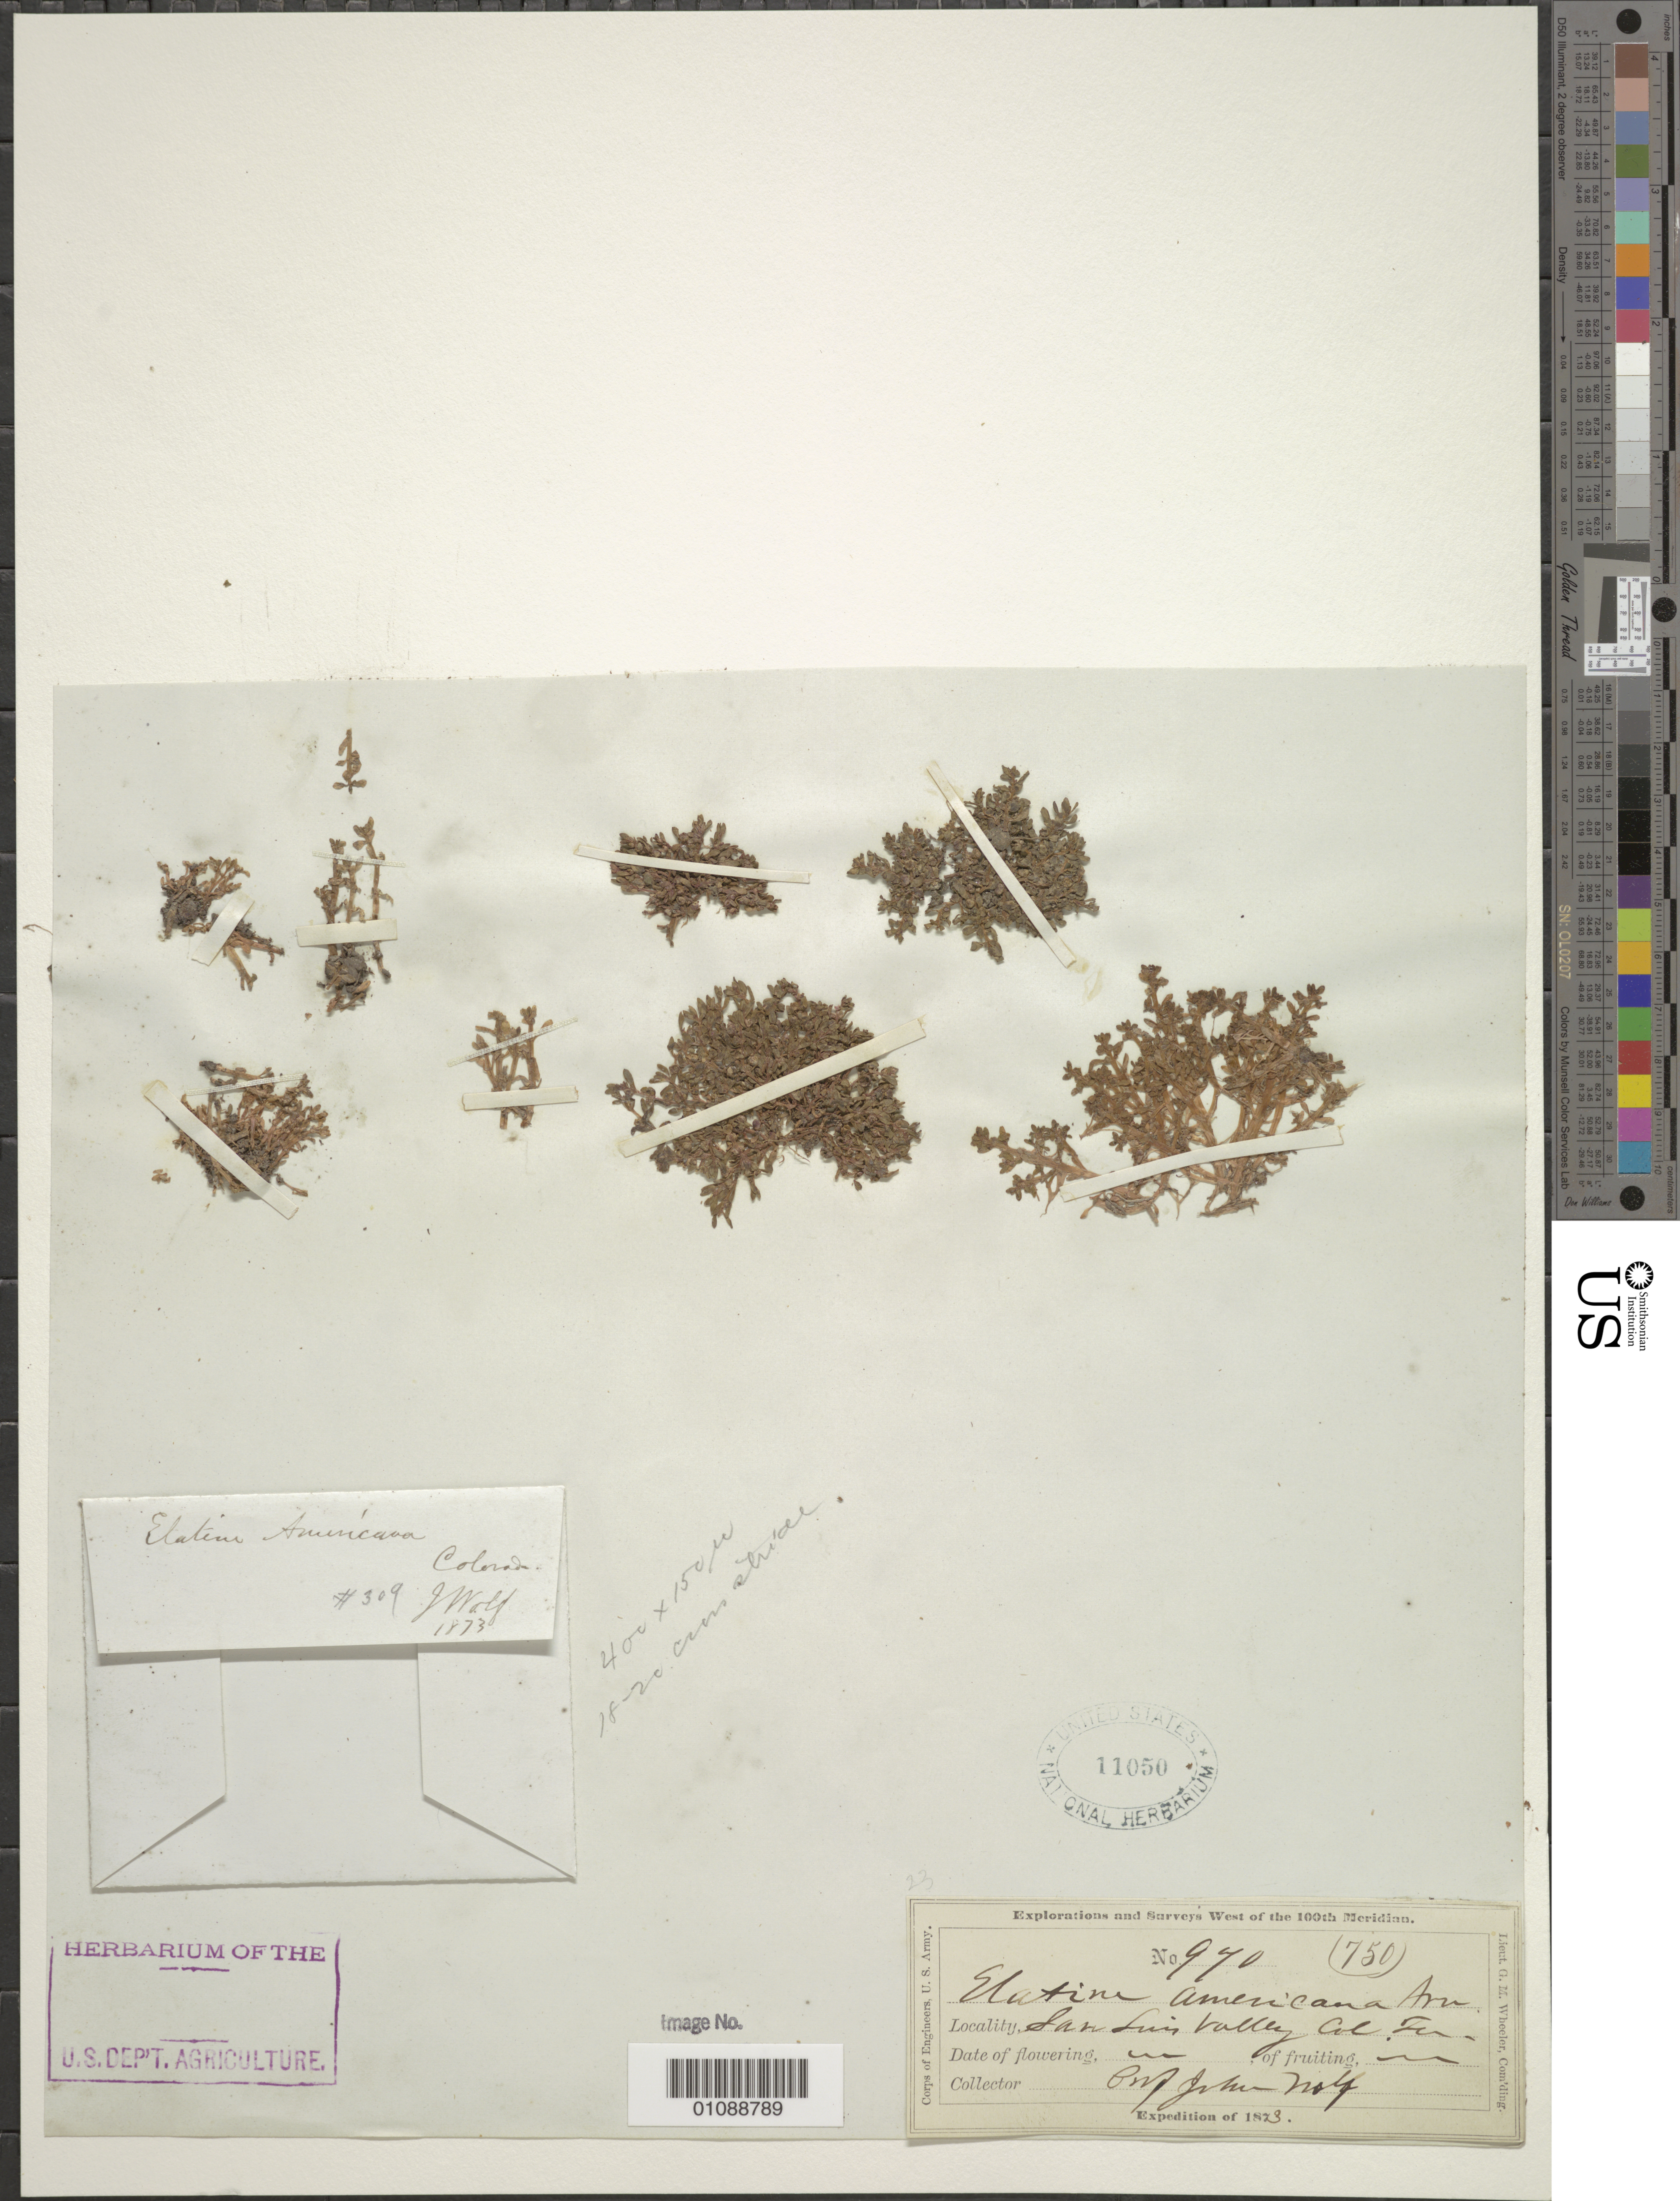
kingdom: Plantae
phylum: Tracheophyta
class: Magnoliopsida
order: Malpighiales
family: Elatinaceae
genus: Elatine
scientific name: Elatine americana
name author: (Pursh) Arn.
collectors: J. Wolf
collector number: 940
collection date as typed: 1873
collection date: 1873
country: United States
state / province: Colorado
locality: San Luis Valley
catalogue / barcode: US 11050